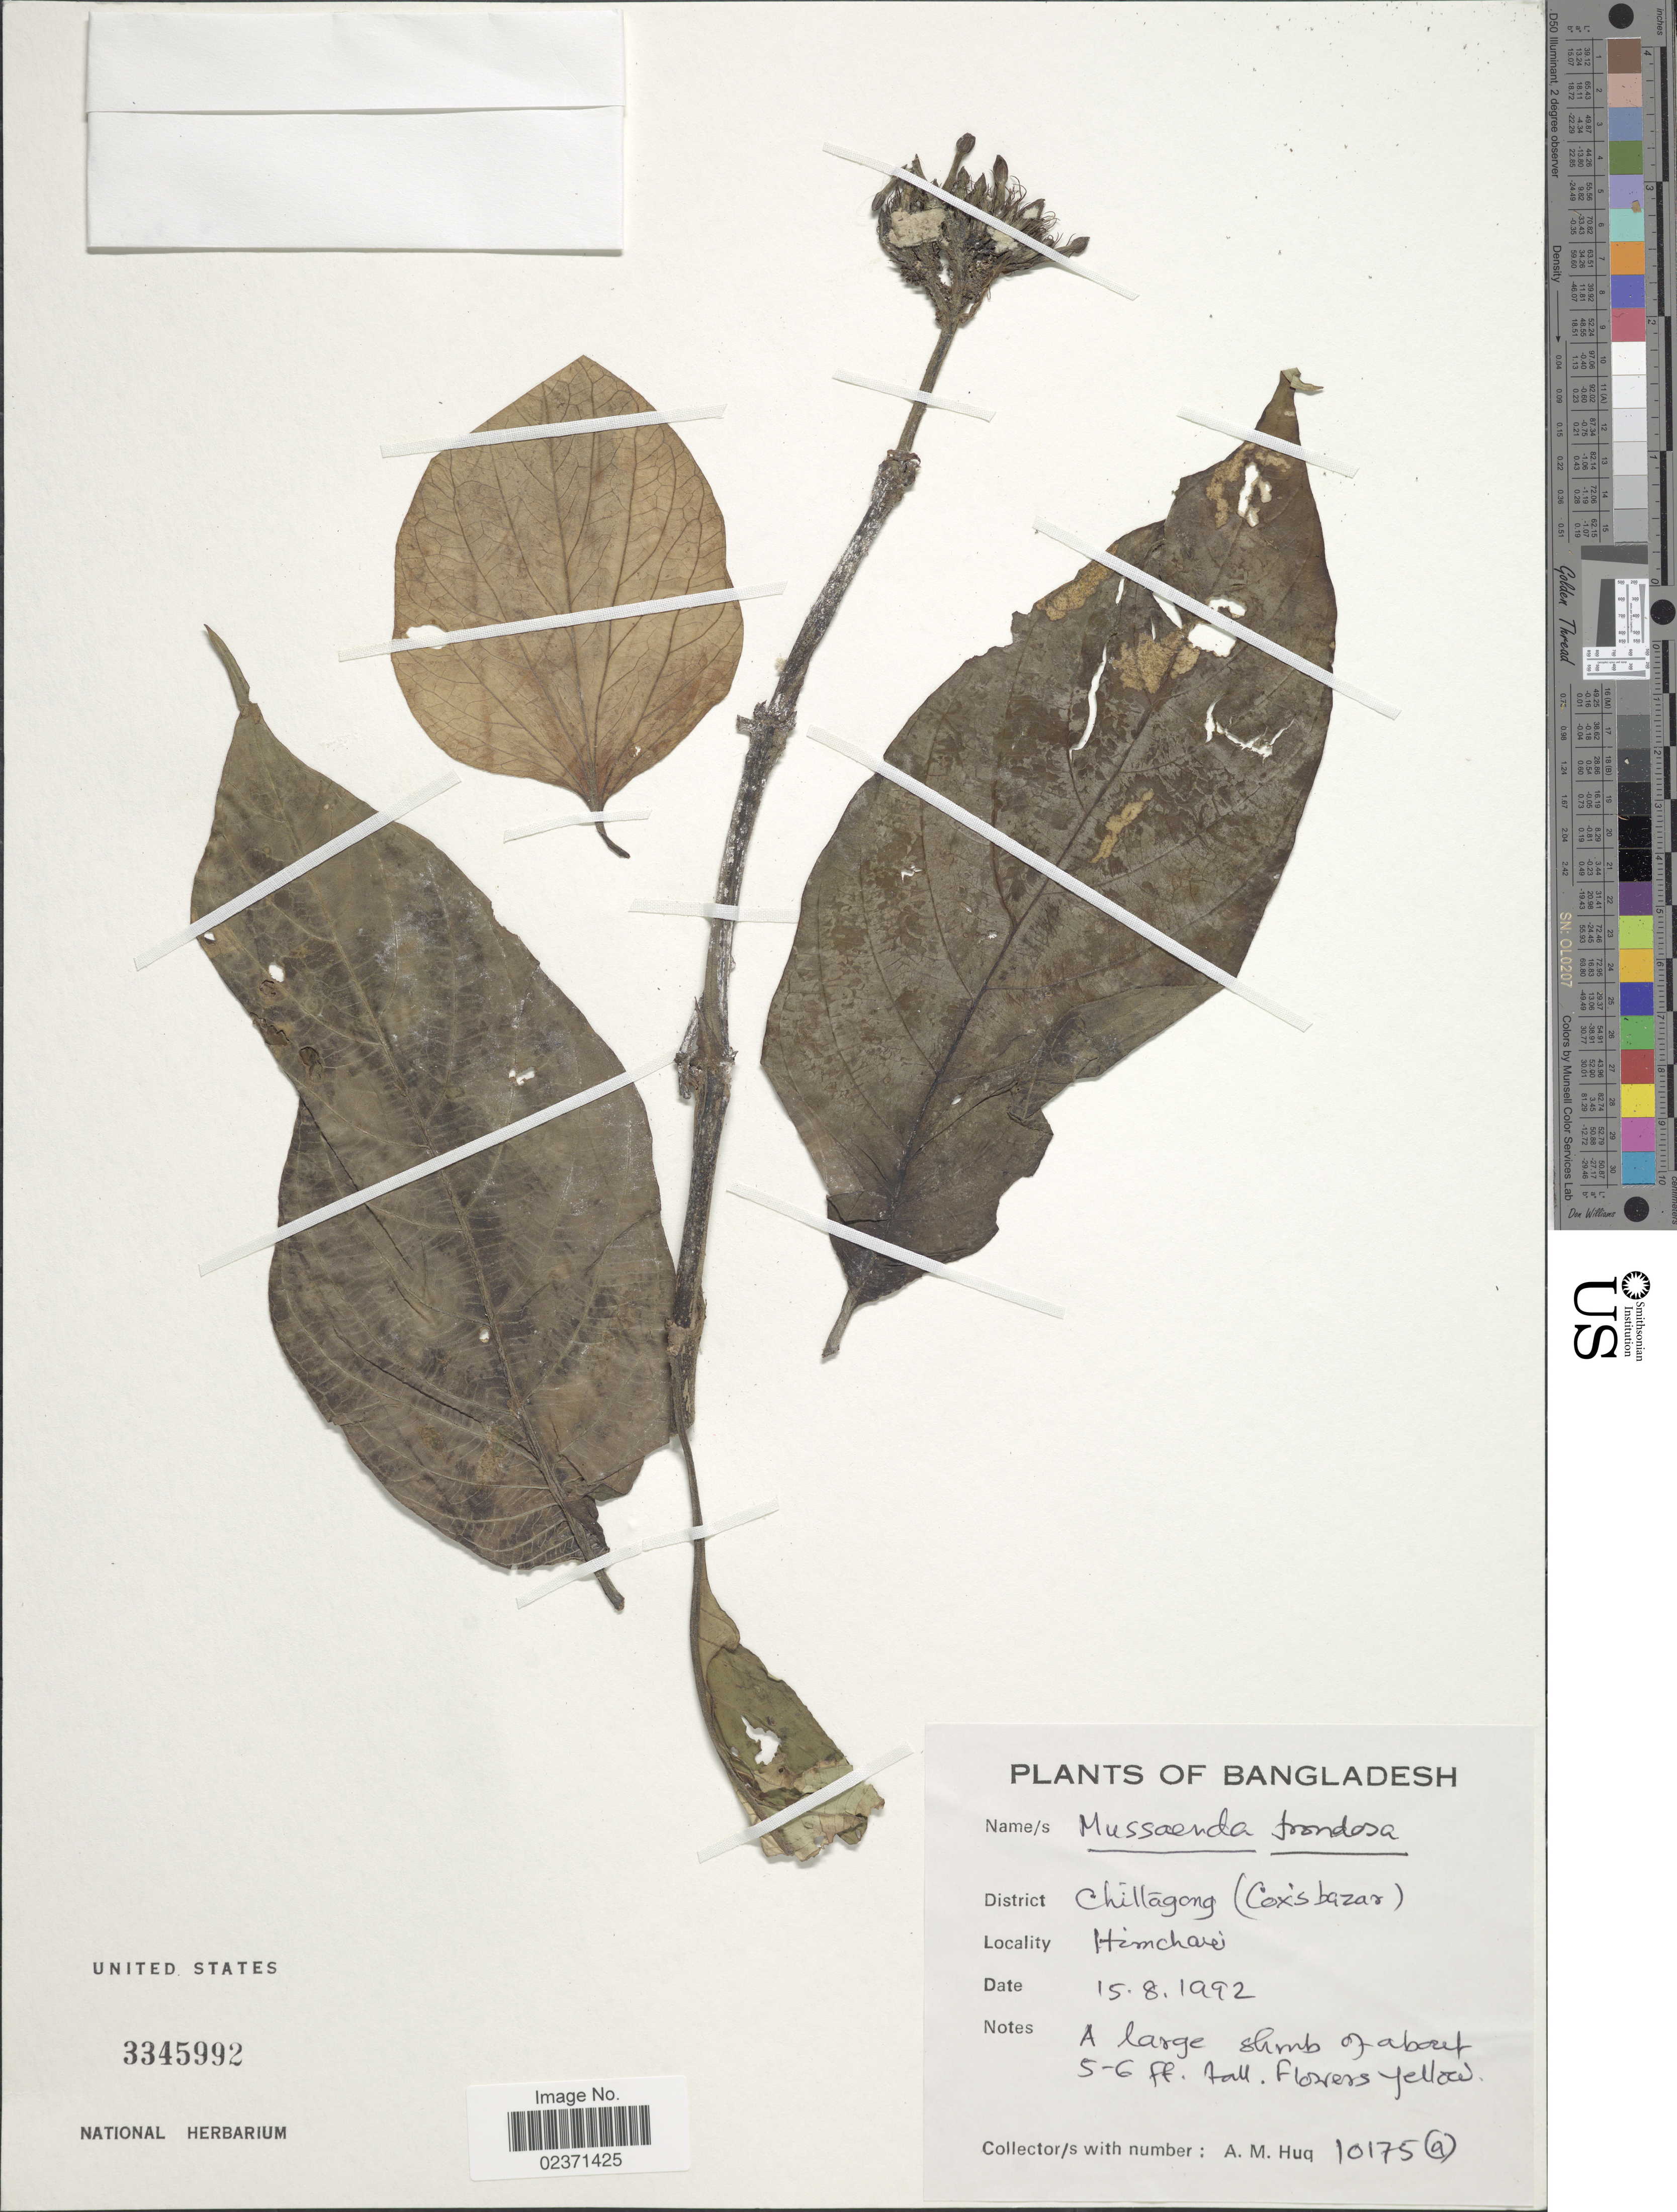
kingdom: Plantae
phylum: Tracheophyta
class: Magnoliopsida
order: Gentianales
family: Rubiaceae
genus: Mussaenda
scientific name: Mussaenda frondosa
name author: L.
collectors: A. M. Huq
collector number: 10175a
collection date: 1992-08-15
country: Bangladesh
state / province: Chittagong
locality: (Cox's bazar). Himchari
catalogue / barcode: US 3345992